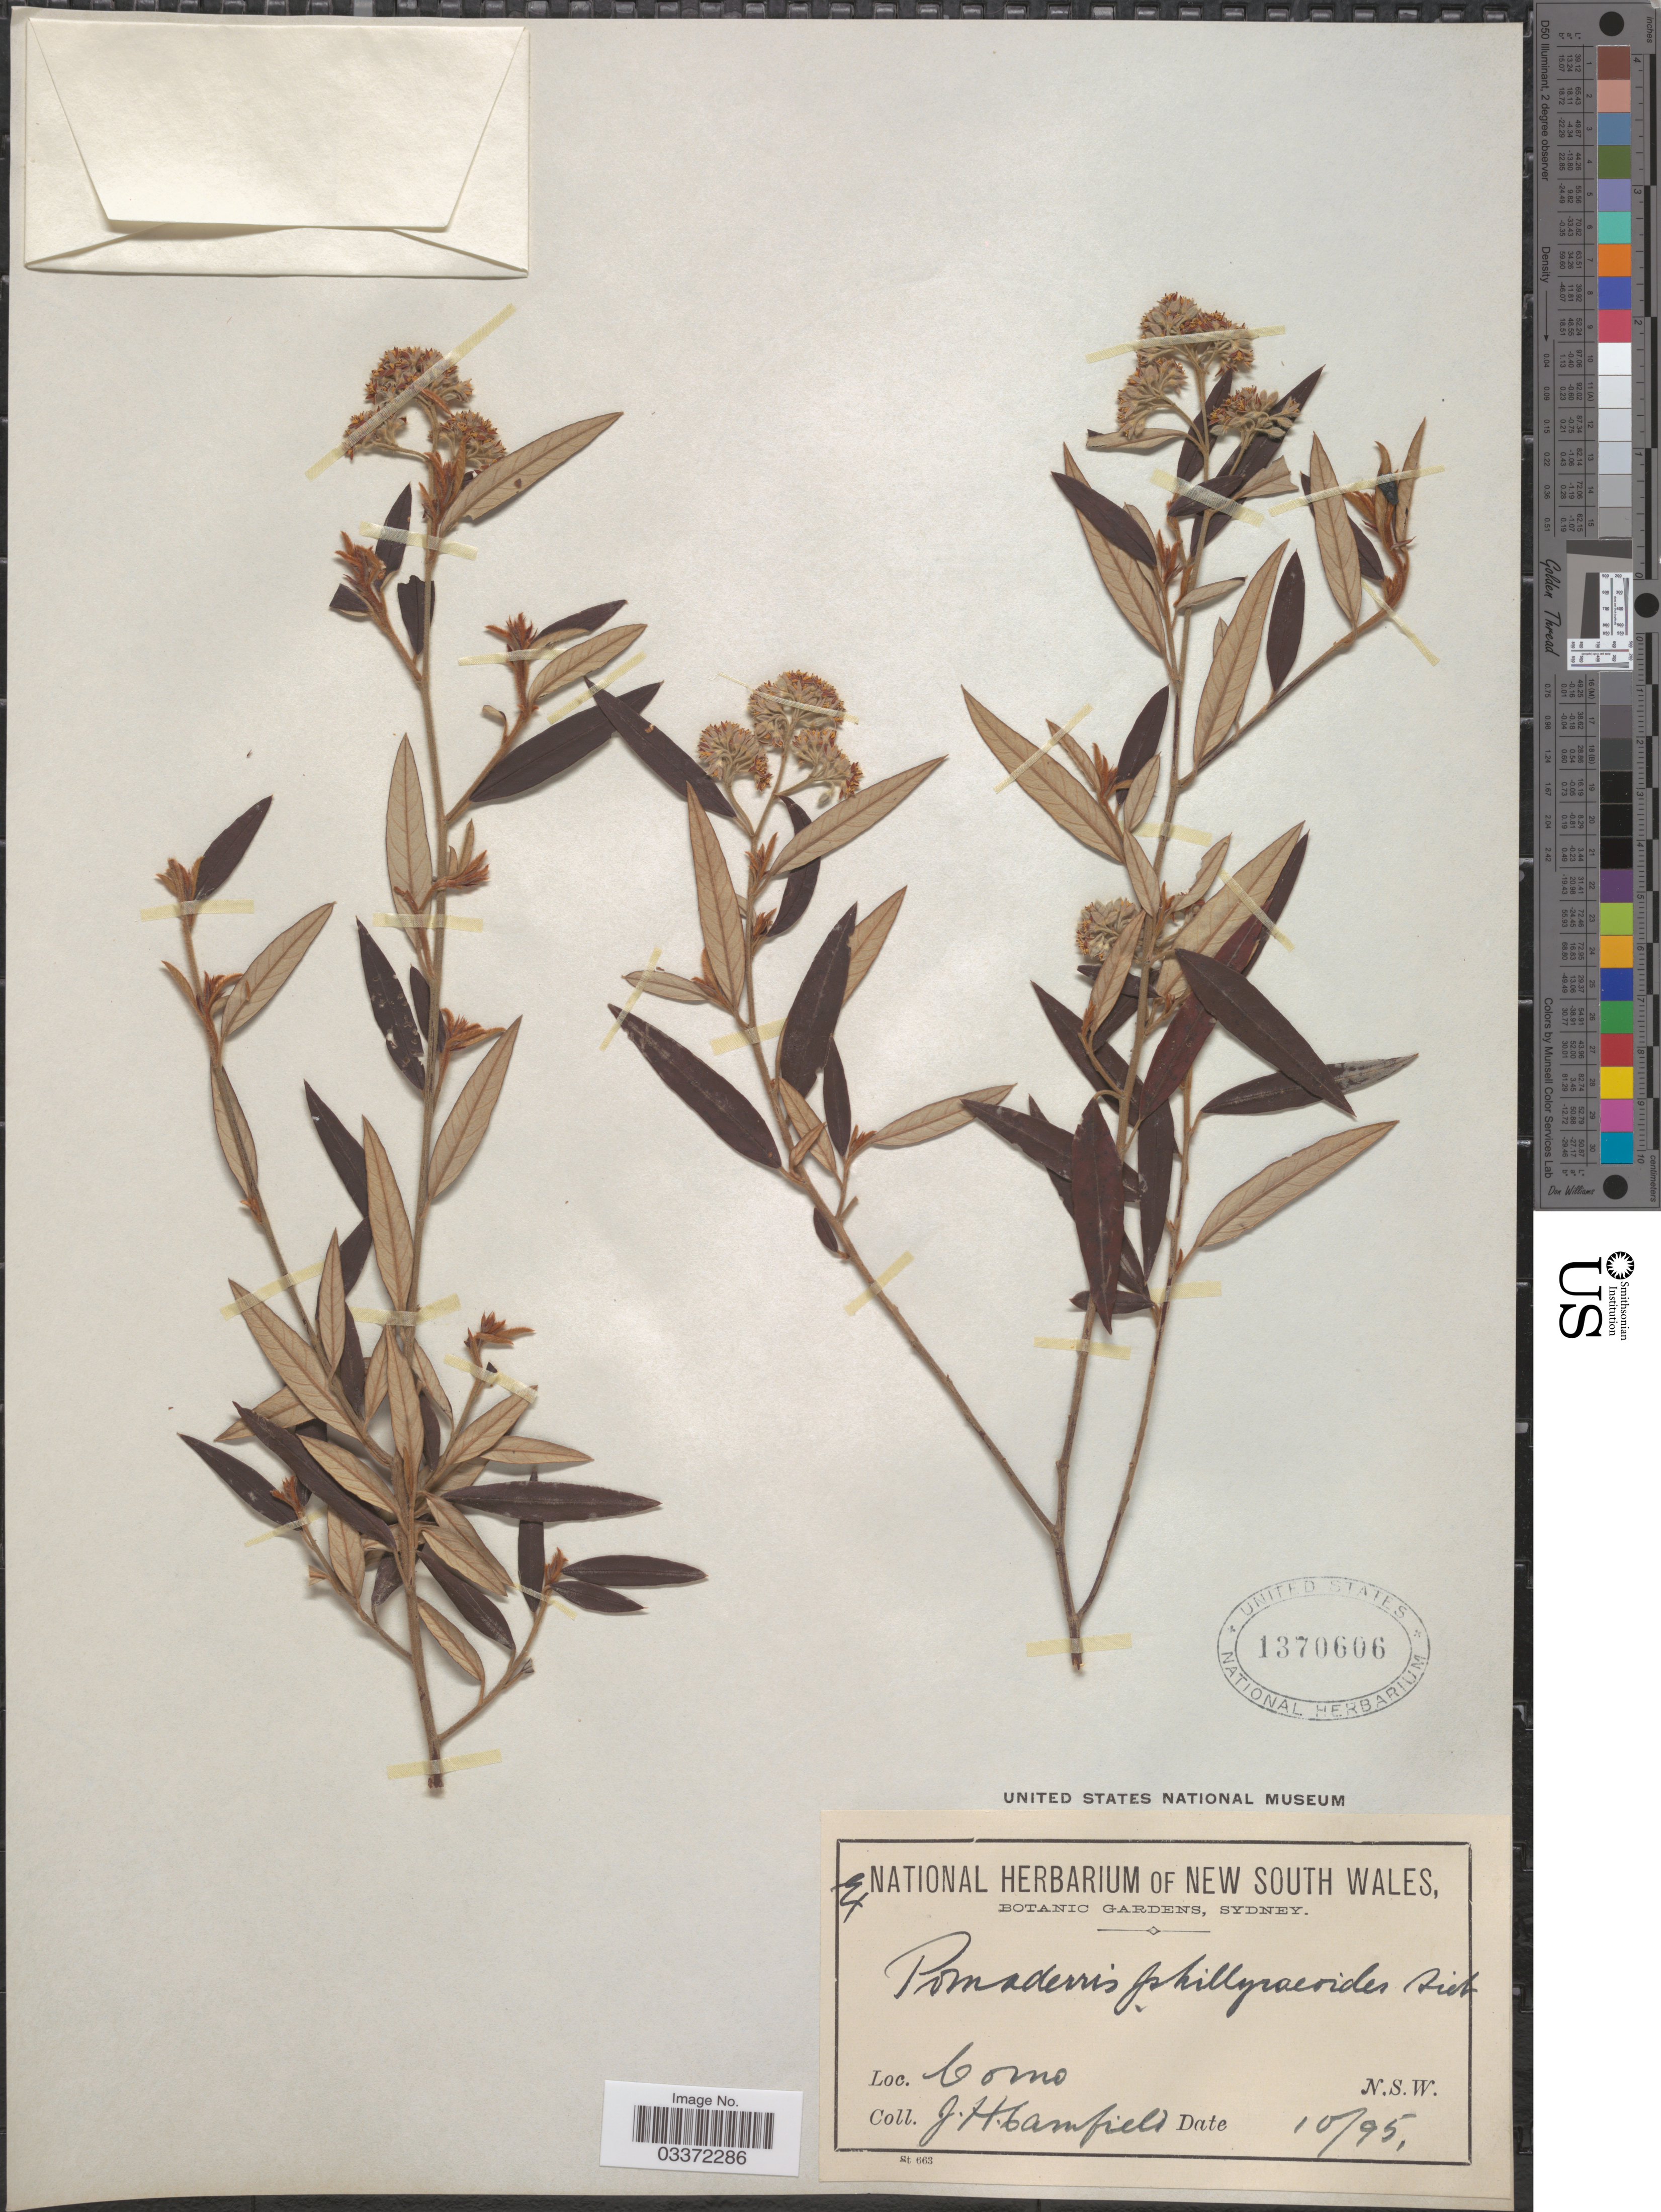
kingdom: Plantae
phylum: Tracheophyta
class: Magnoliopsida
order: Rosales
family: Rhamnaceae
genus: Pomaderris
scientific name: Pomaderris phyllirioides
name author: DC.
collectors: J. Camfield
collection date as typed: Transcribed d/m/y: /10/95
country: Australia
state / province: New South Wales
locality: Como.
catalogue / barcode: US 1370606